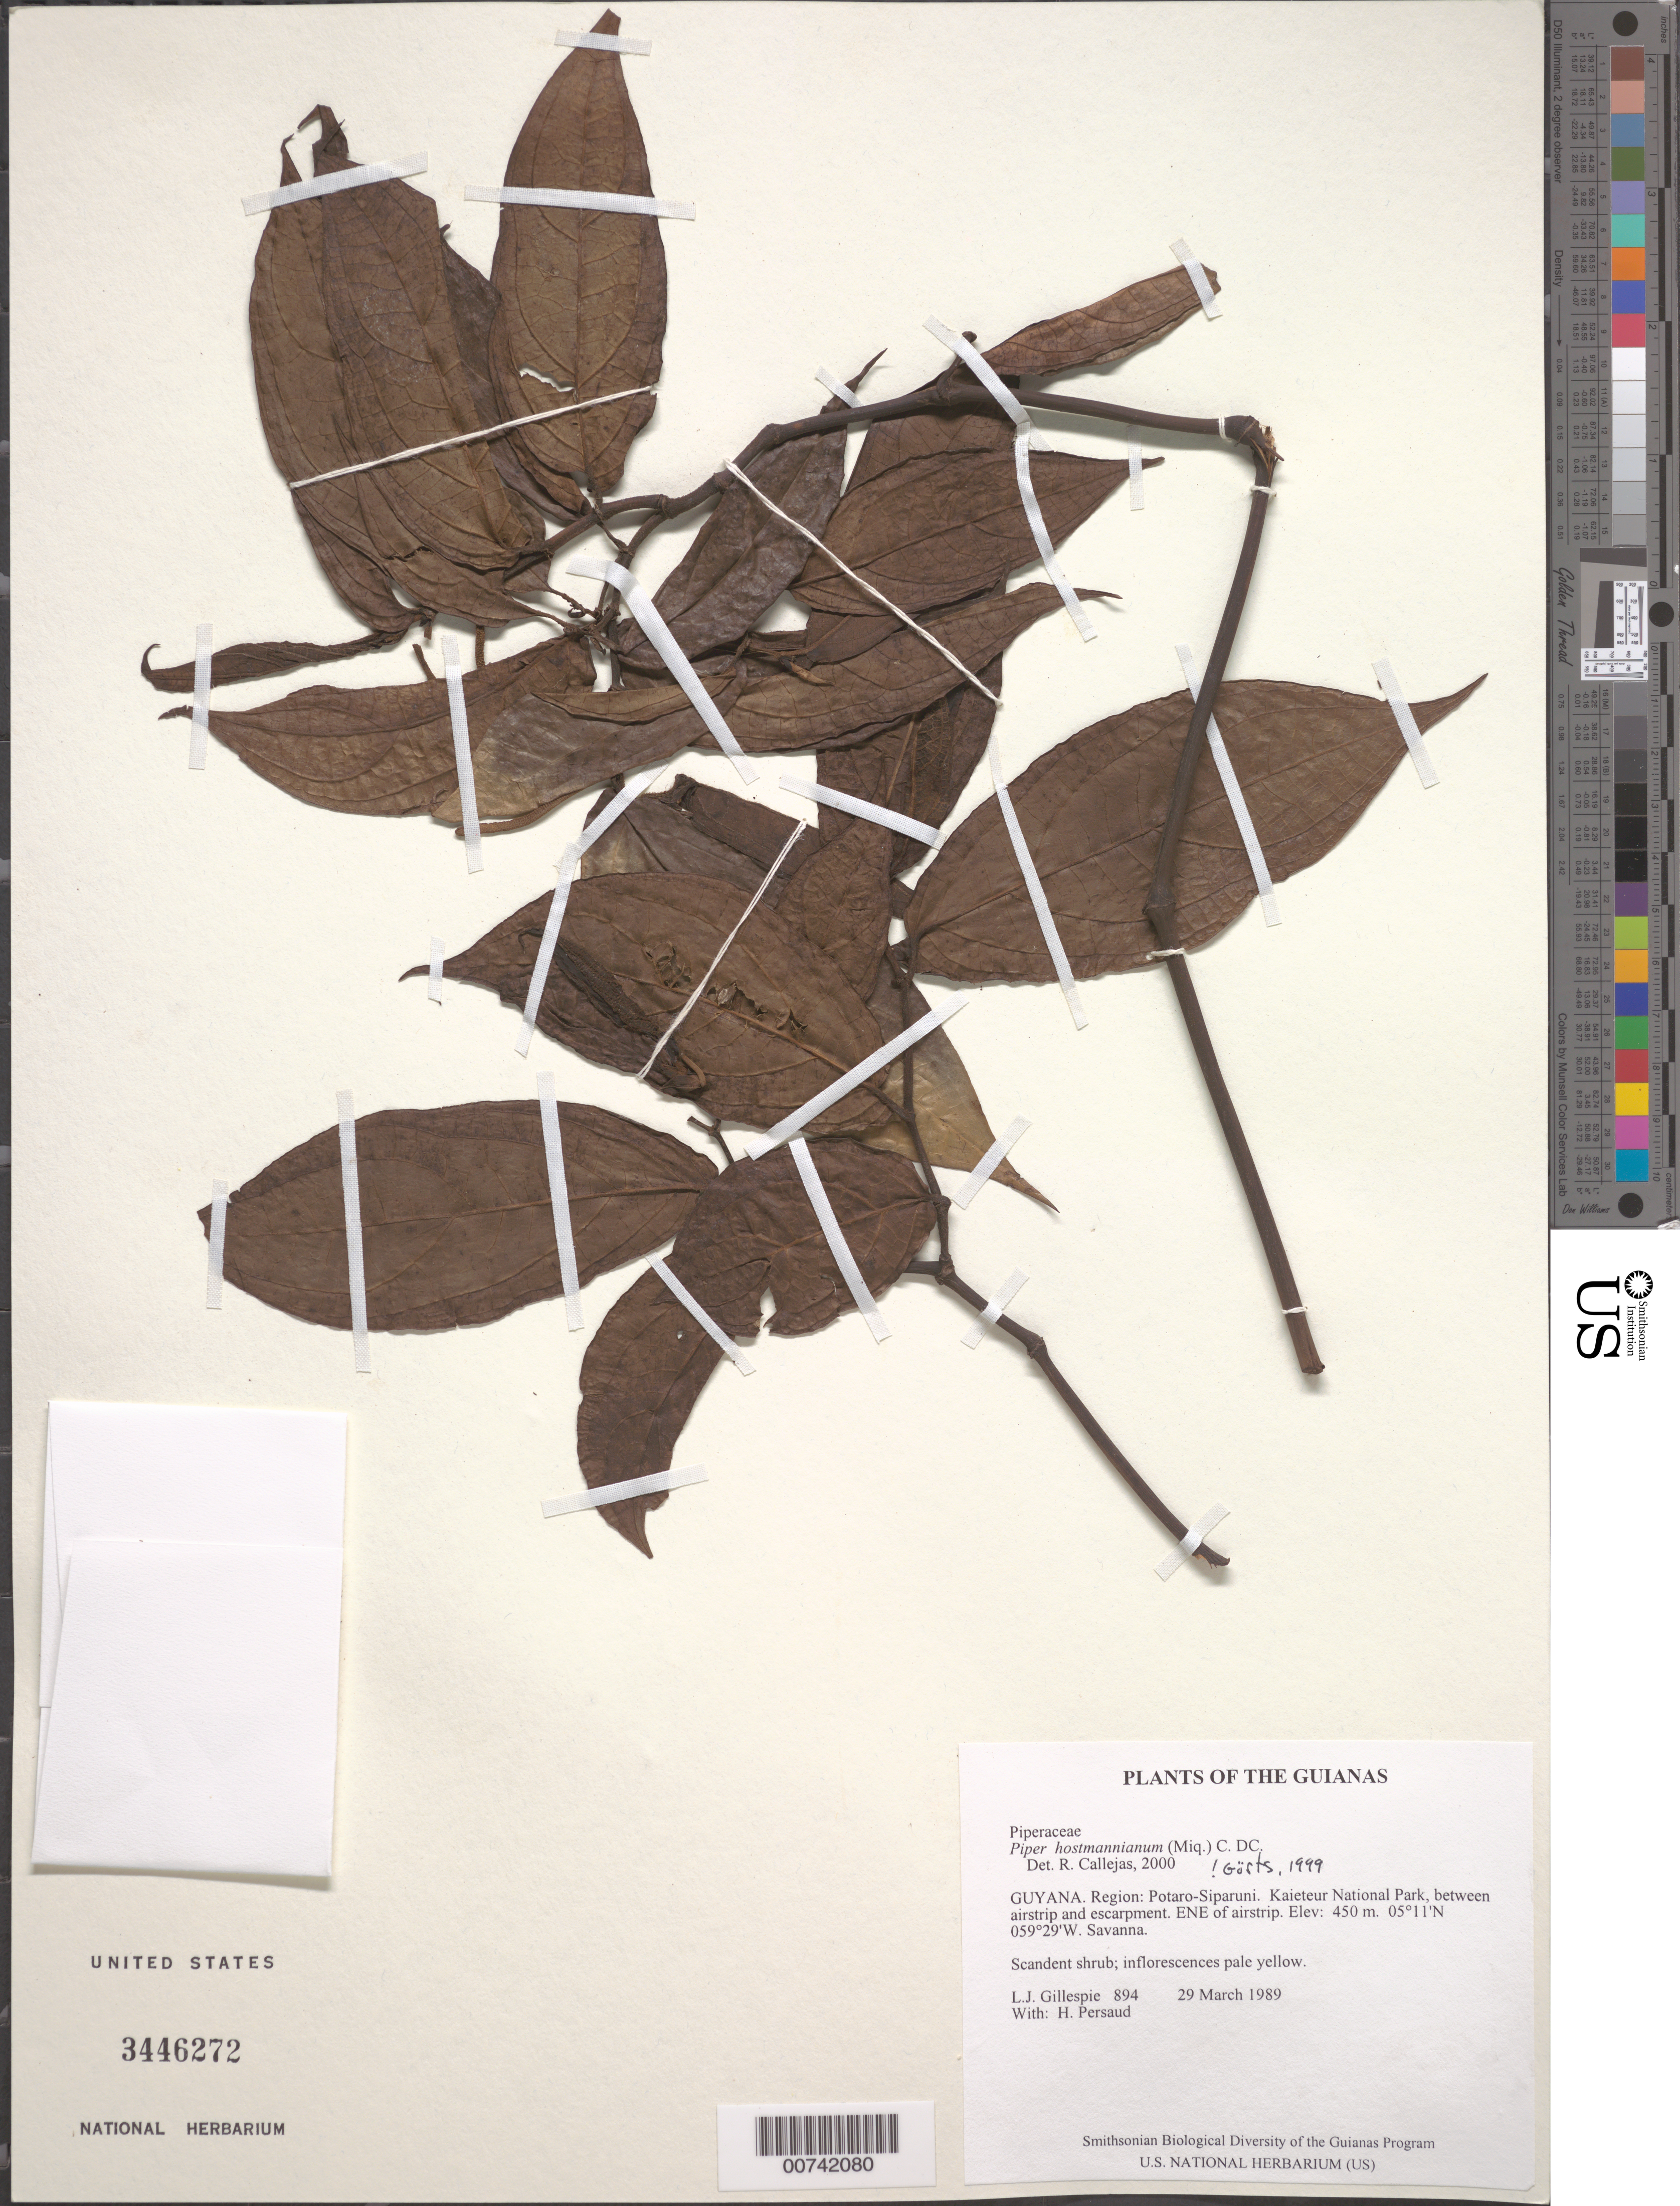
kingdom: Plantae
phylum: Tracheophyta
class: Magnoliopsida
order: Piperales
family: Piperaceae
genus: Piper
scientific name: Piper hostmannianum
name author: (Miq.) C. DC.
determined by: Görts-van Rijn, A. R. A.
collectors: L. J. Gillespie & H. Persaud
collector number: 894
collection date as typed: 29 March 1989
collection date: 1989-03-29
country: Guyana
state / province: Potaro-Siparuni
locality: Kaieteur National Park, between airstrip and escarpment. ENE of airstrip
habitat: Savanna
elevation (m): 450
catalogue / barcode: US 3446272